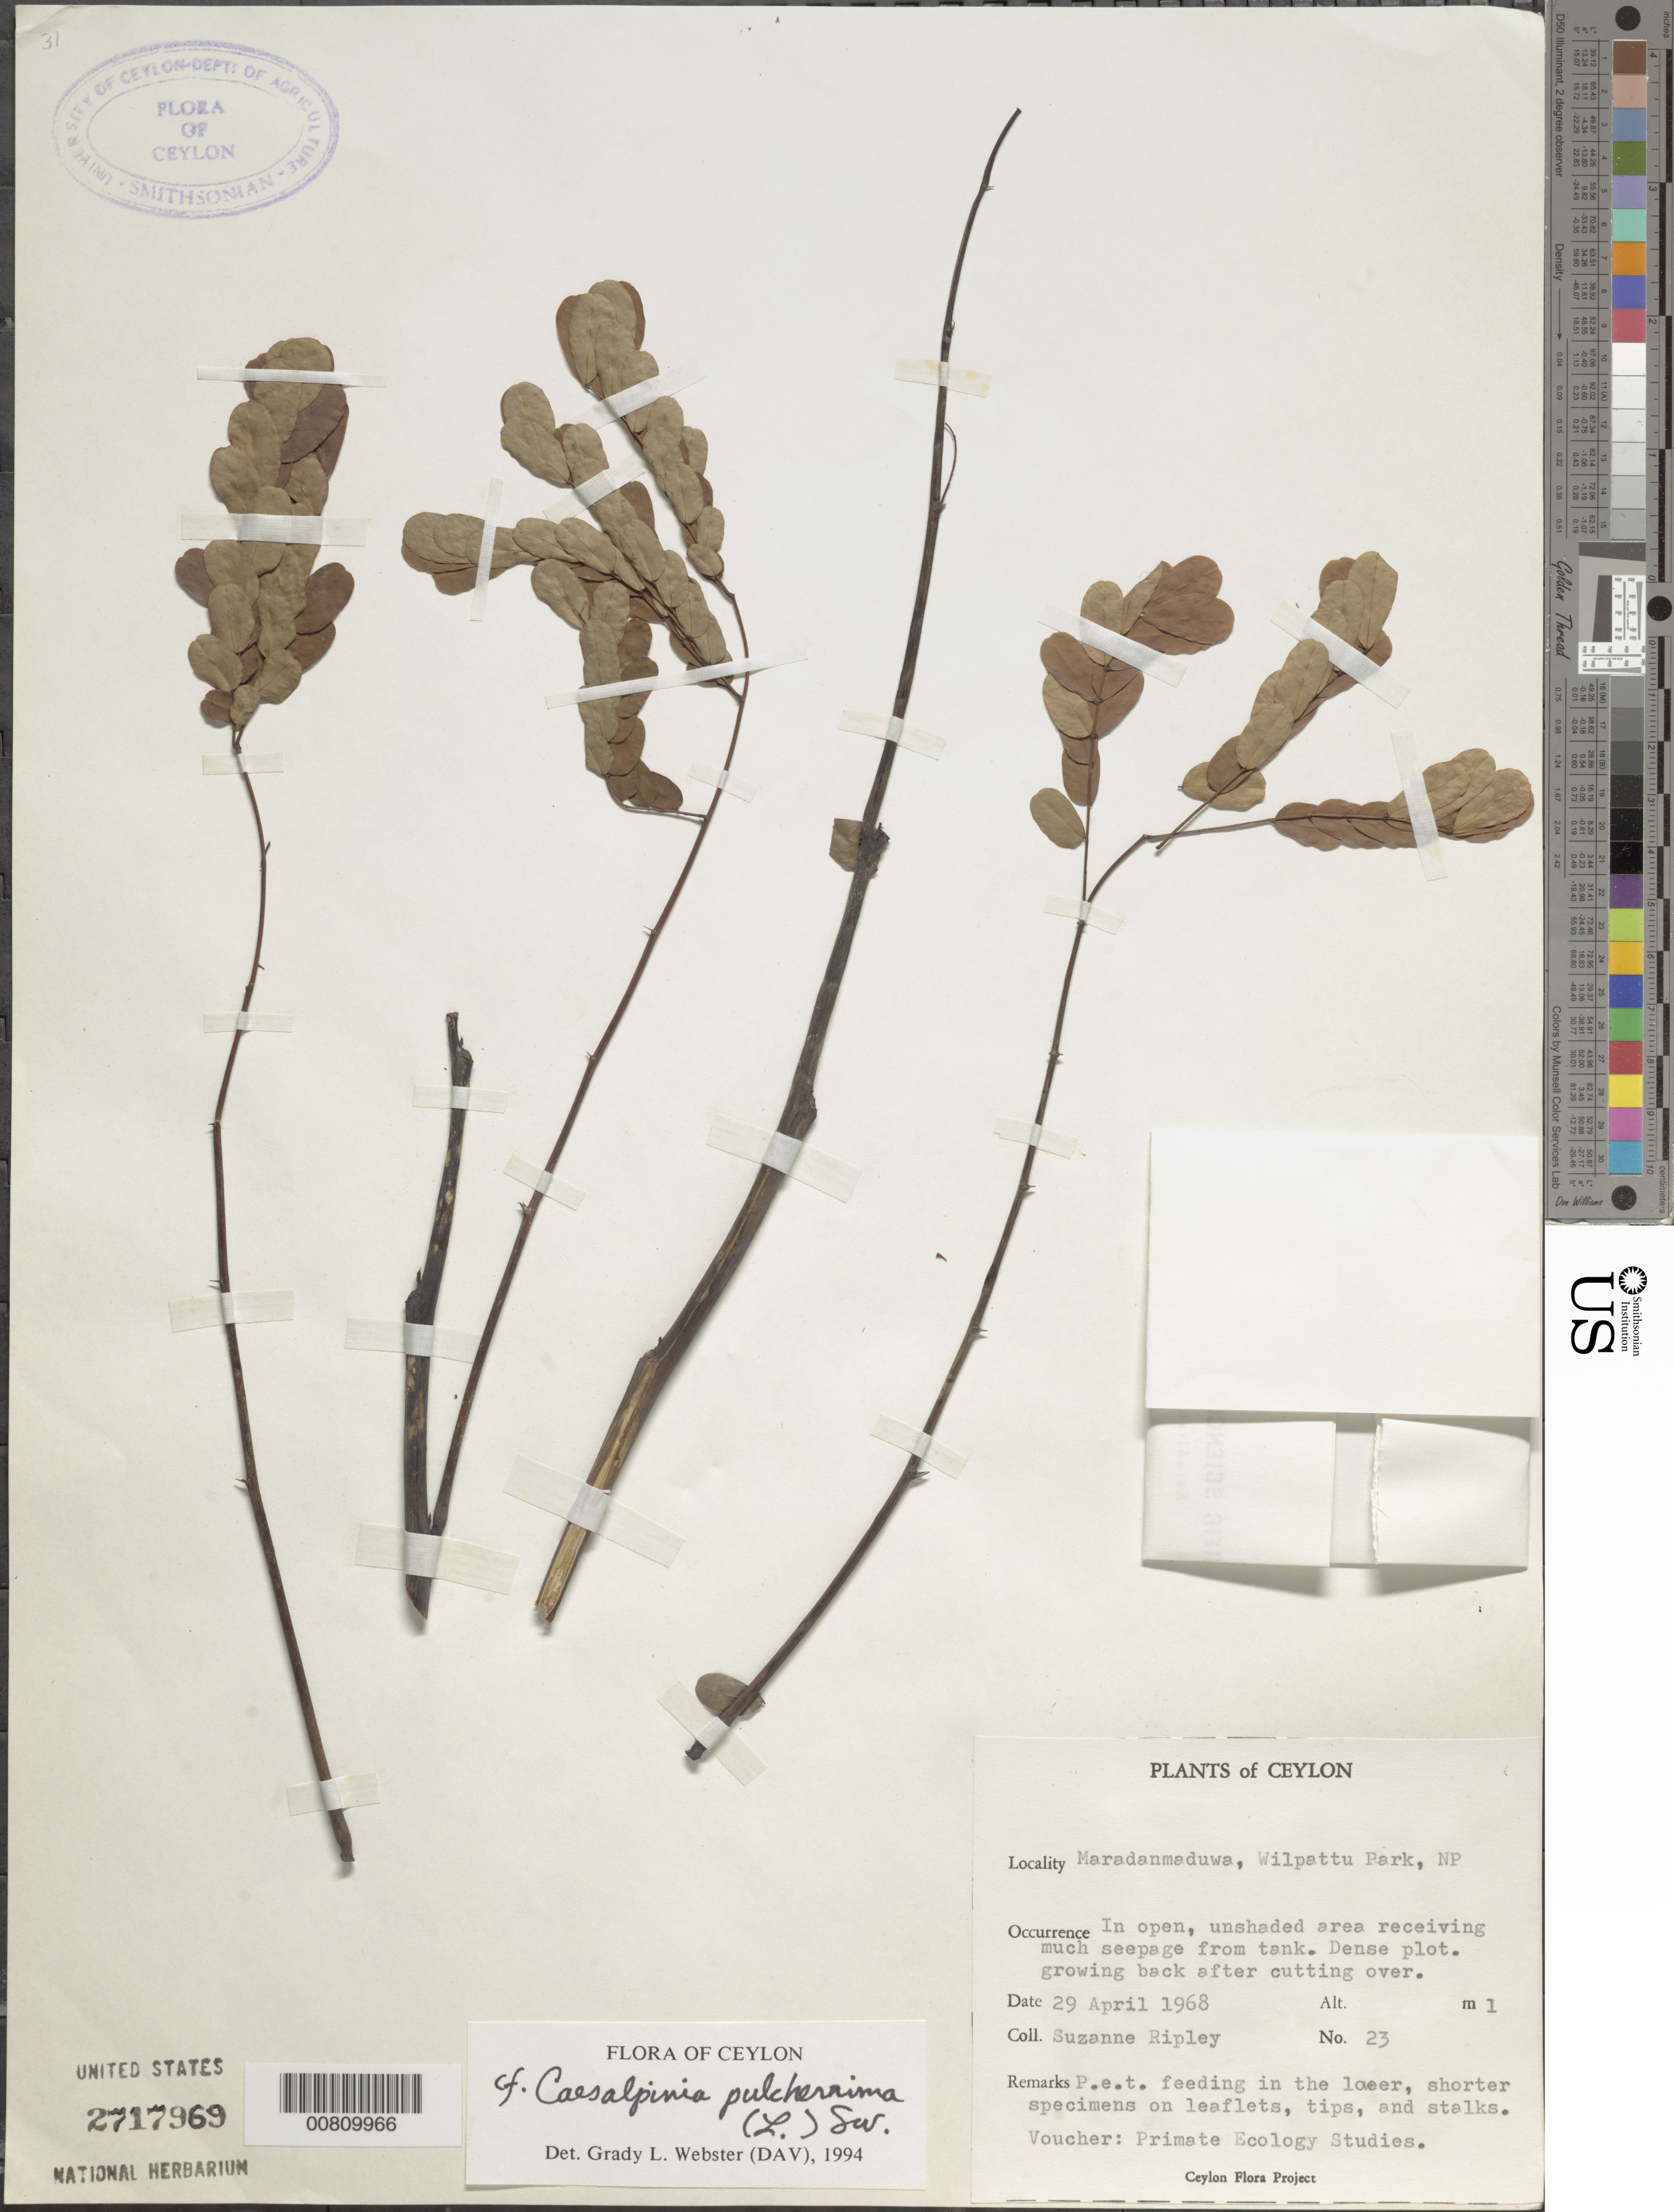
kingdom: Plantae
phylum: Tracheophyta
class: Magnoliopsida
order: Fabales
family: Fabaceae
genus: Caesalpinia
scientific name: Caesalpinia pulcherrima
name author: (L.) Sw.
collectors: S. Ripley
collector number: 23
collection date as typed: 29 Apr 1968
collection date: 1968-04-29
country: Sri Lanka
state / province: North Central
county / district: Anuradhaprua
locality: Wilpattu National Park, Maradanmaduwa.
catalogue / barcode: US 2717969